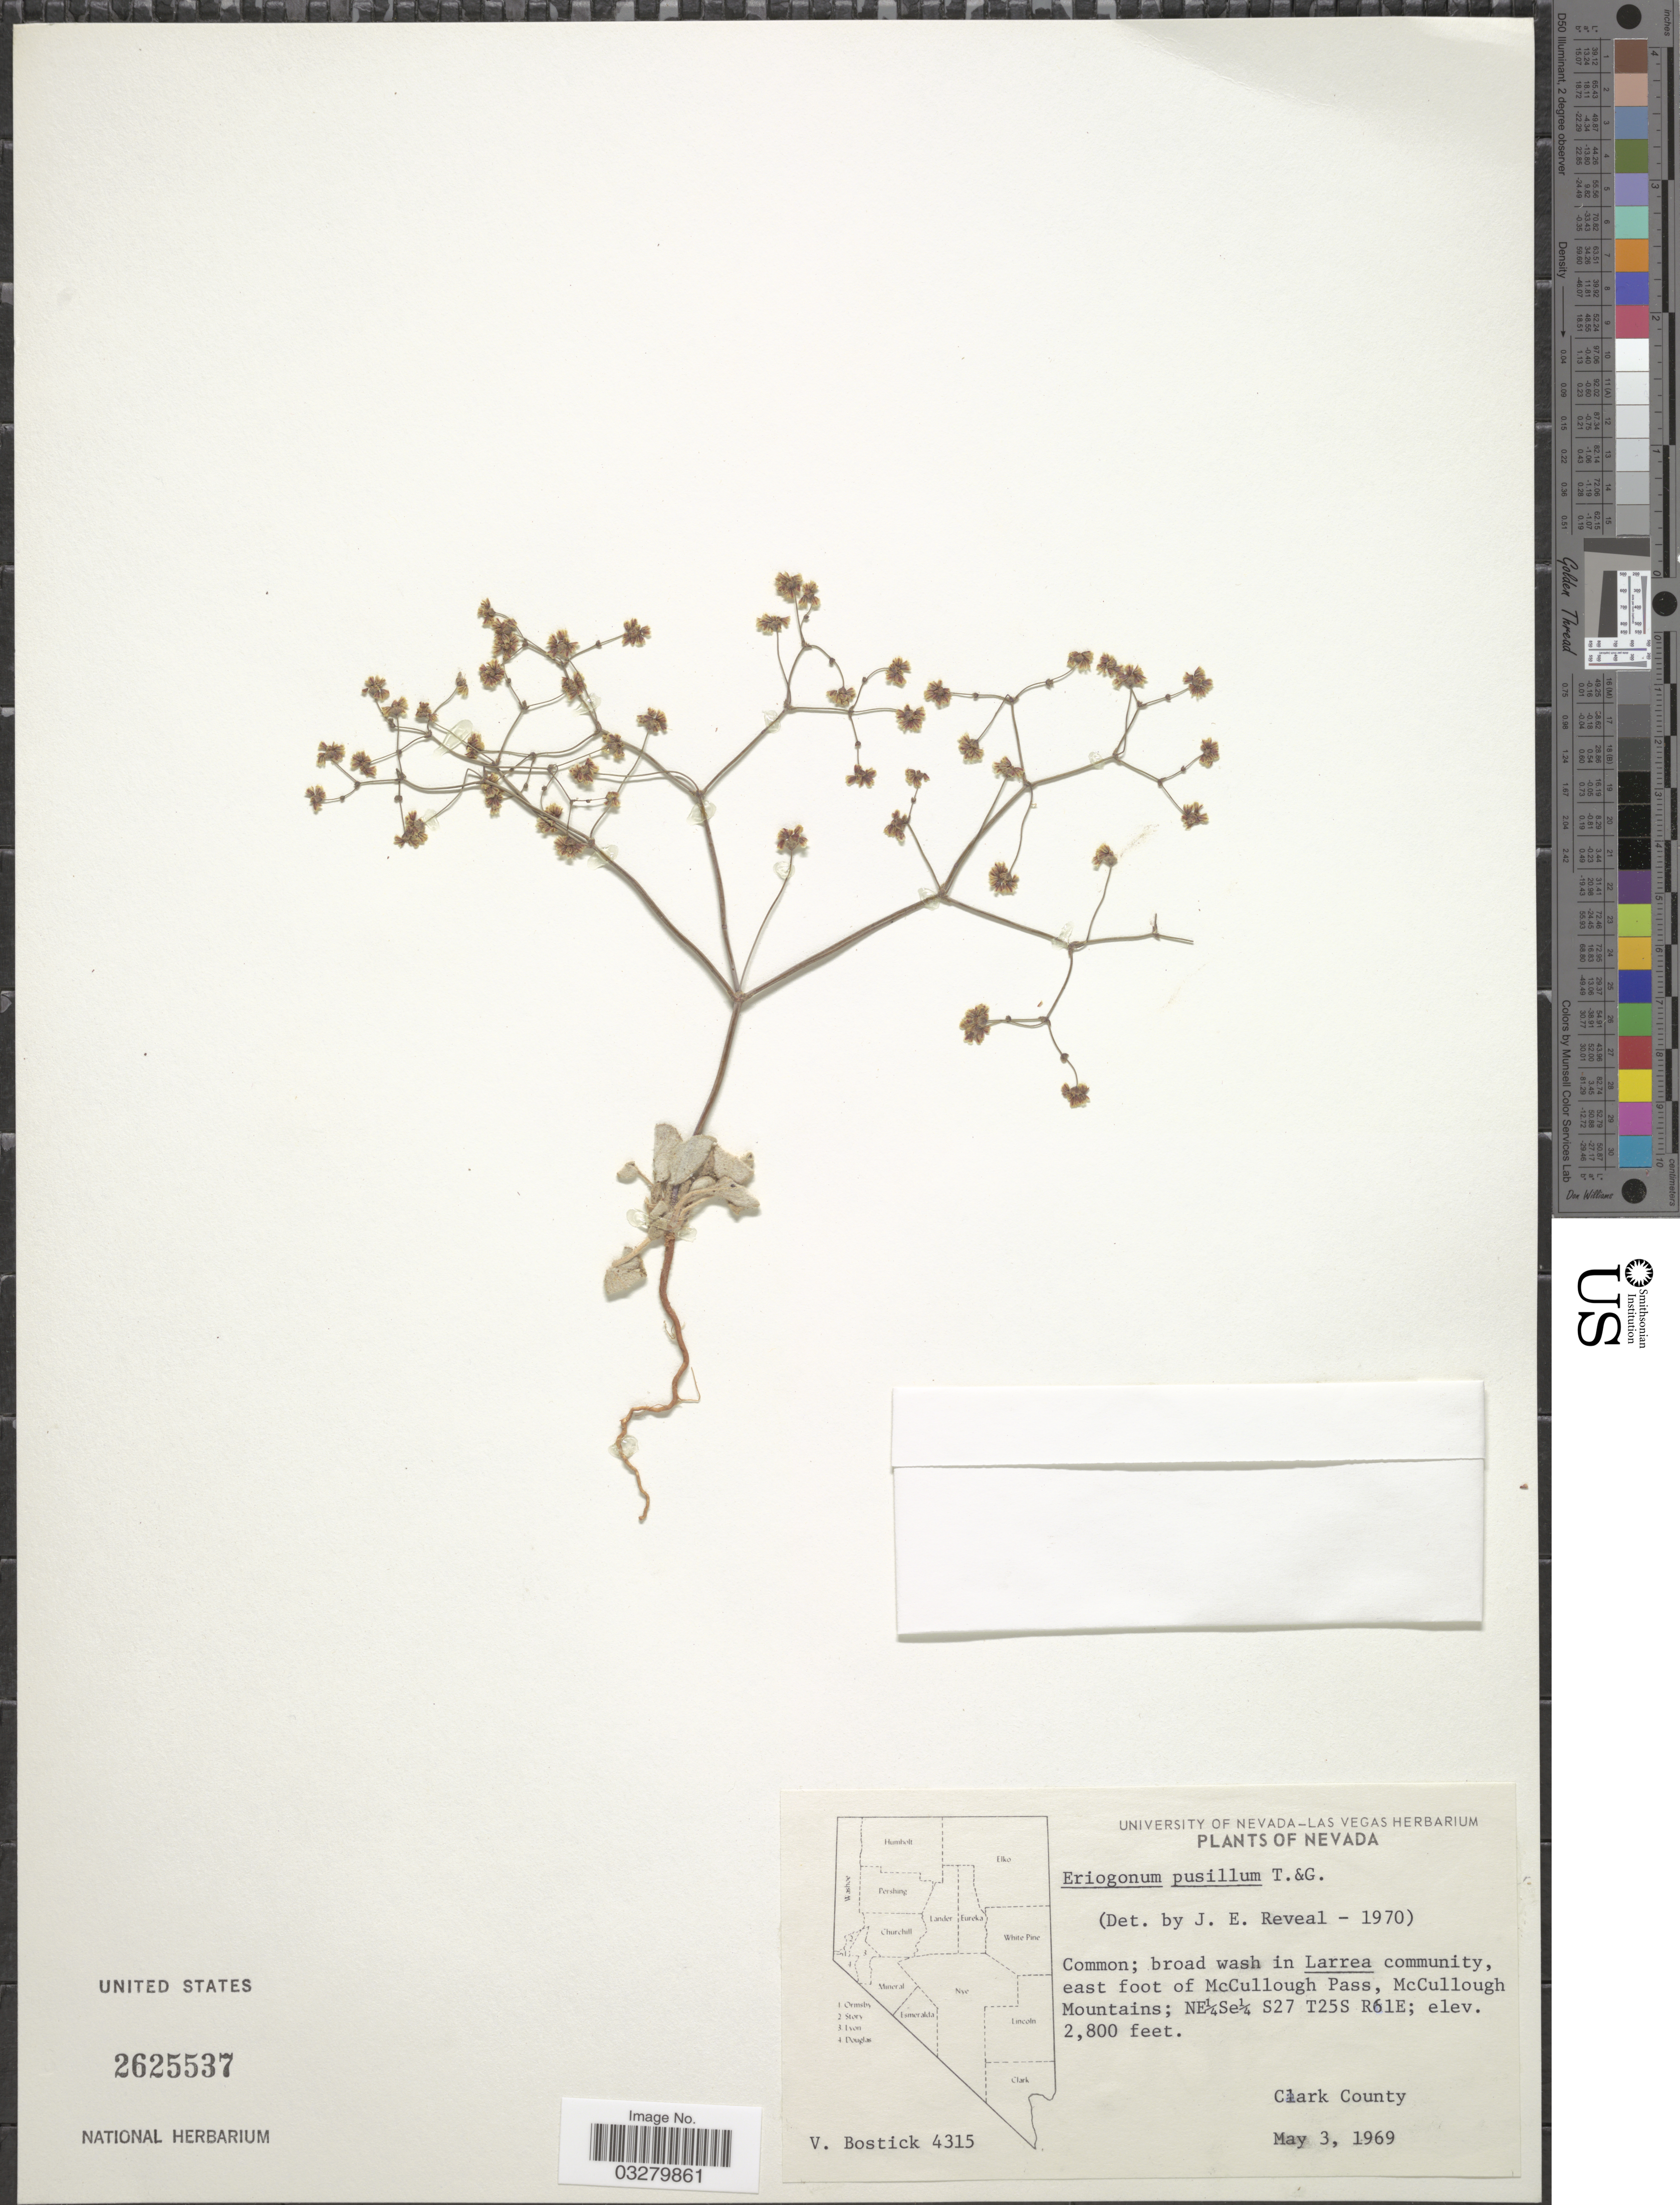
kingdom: Plantae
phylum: Tracheophyta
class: Magnoliopsida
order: Caryophyllales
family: Polygonaceae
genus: Eriogonum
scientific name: Eriogonum pusillum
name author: Torr. & A. Gray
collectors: V. Bostick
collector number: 4315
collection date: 1969-05-03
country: United States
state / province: Nevada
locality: East foot of McCullough Pass, McCullough Mountains; NE¼Se¼ S27 T25S R61E. Clark County.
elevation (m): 853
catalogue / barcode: US 2625537